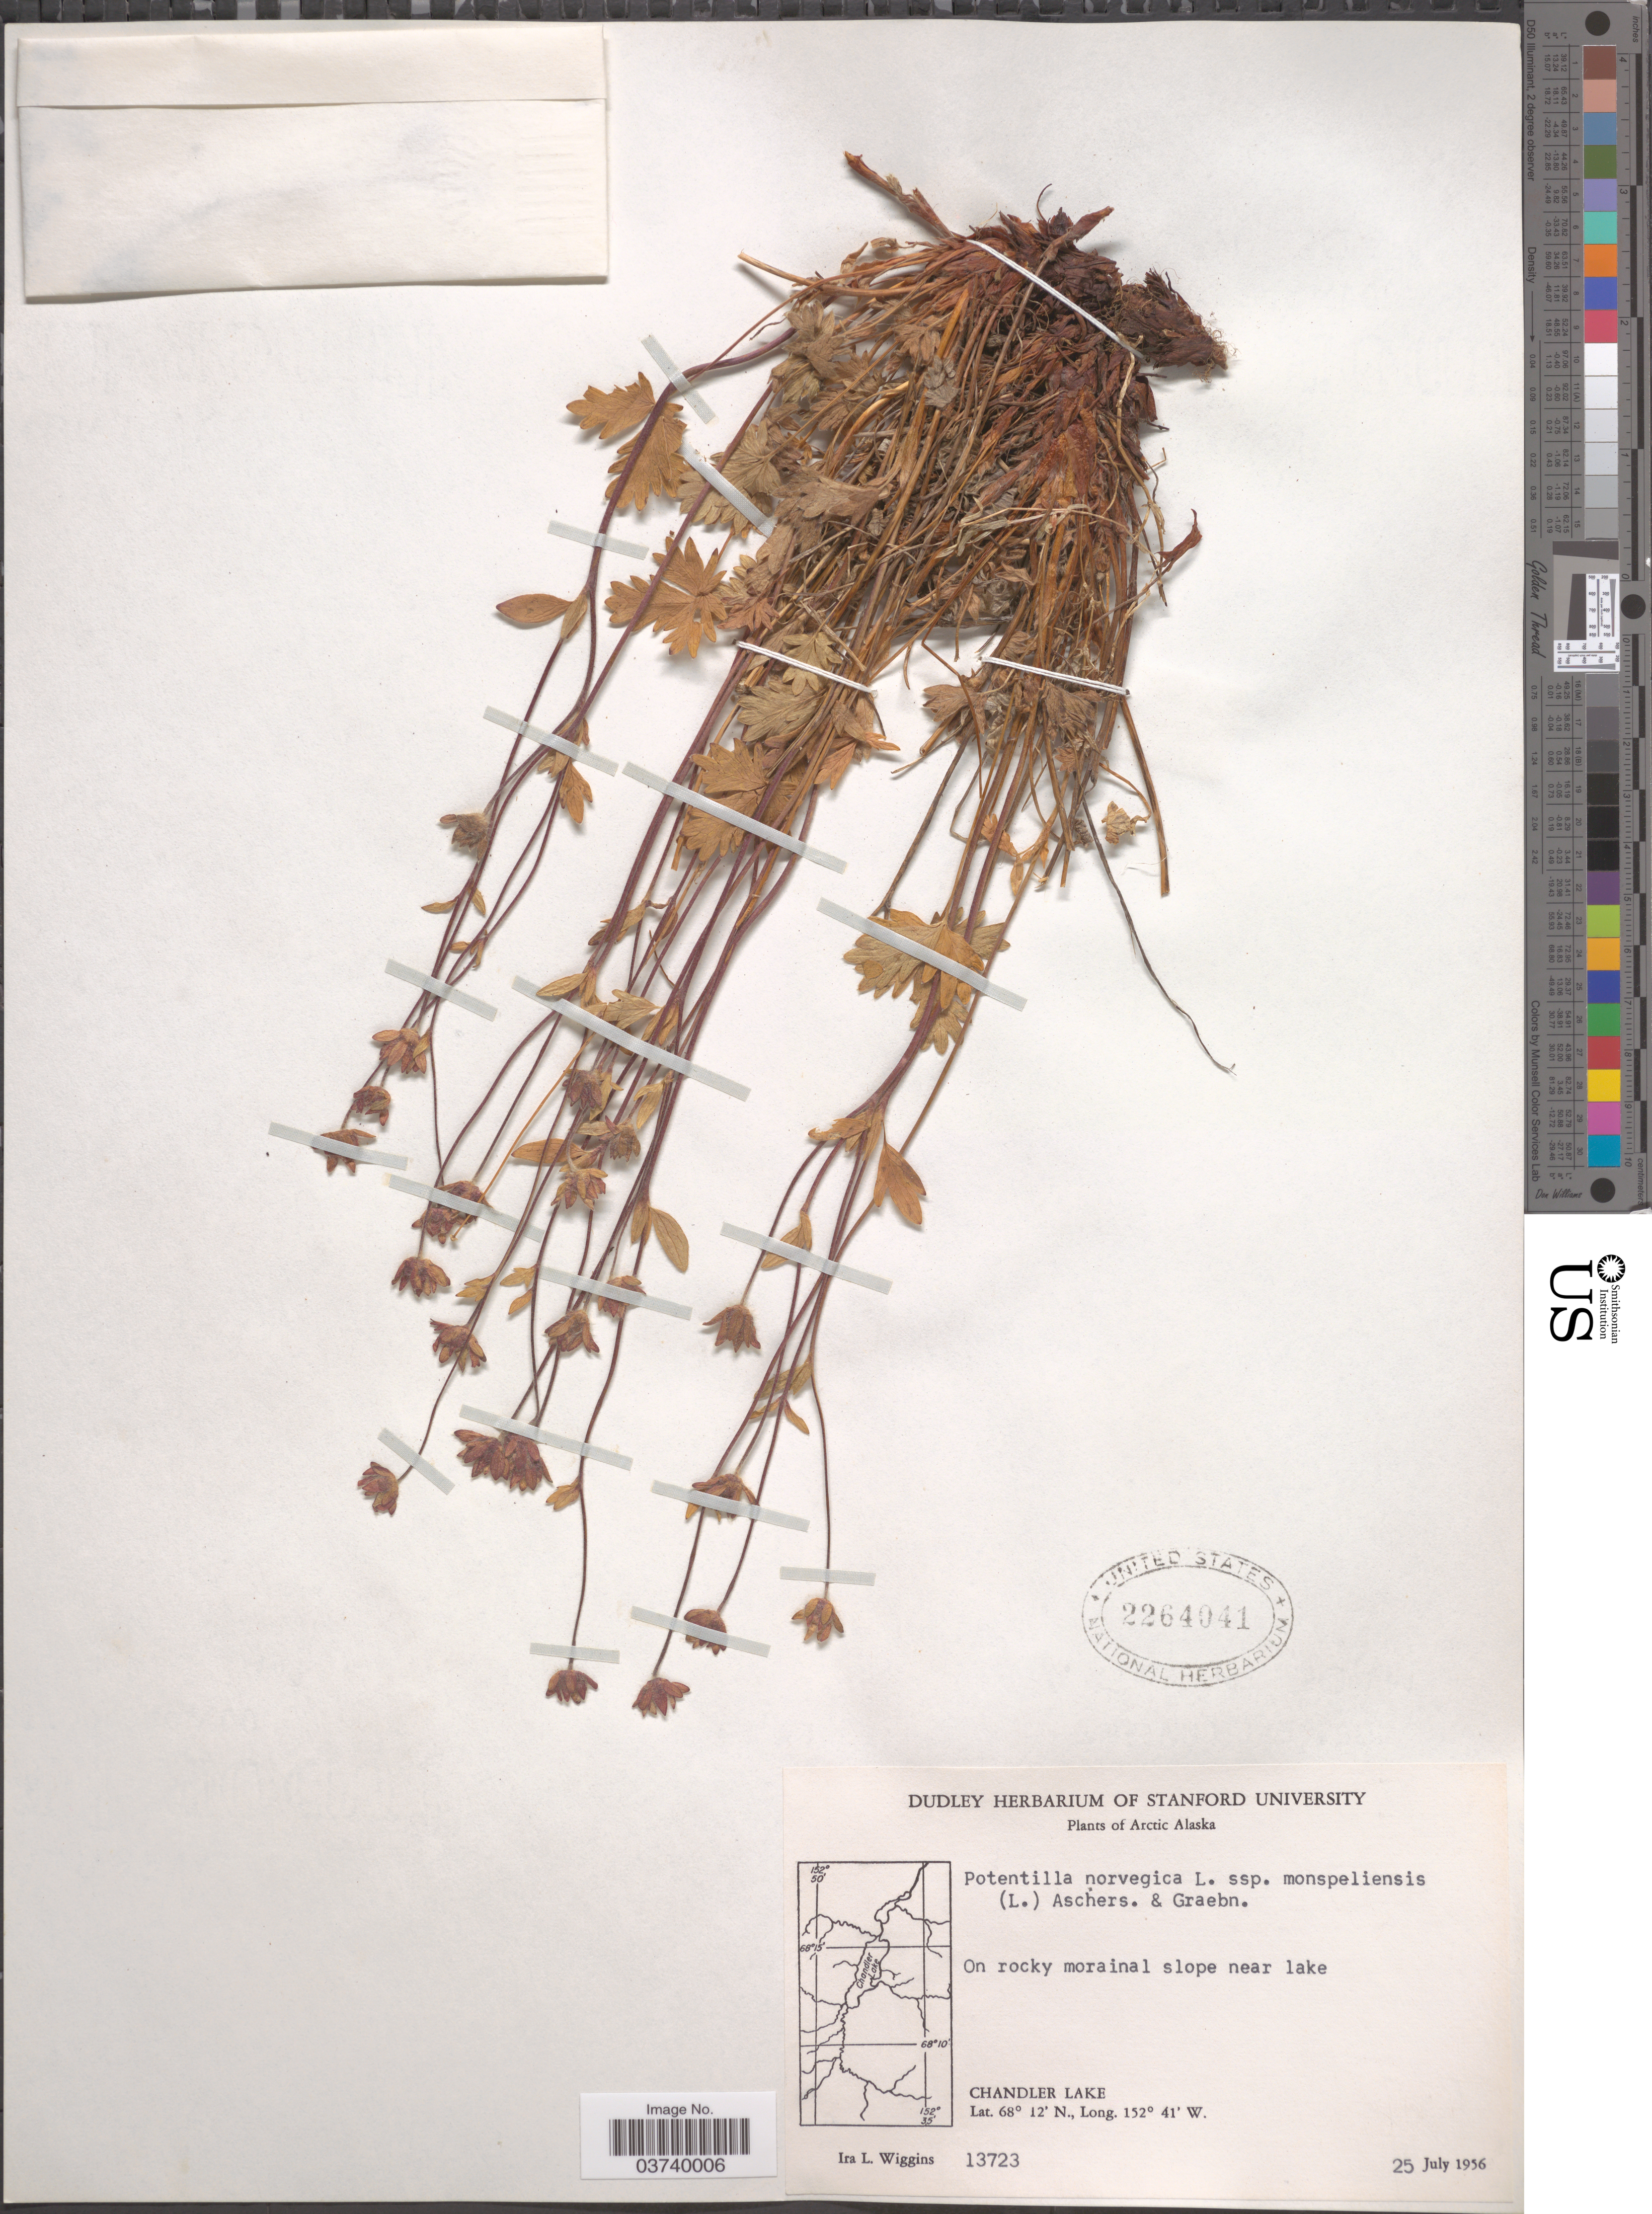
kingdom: Plantae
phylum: Tracheophyta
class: Magnoliopsida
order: Rosales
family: Rosaceae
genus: Potentilla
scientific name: Potentilla norvegica subsp. monspeliensis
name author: (L.) Asch. & Graebn.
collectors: I. L. Wiggins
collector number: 13723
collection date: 1956-07-25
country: United States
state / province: Alaska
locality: Arctic Alaska. Chandler Lake.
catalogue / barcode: US 2264041